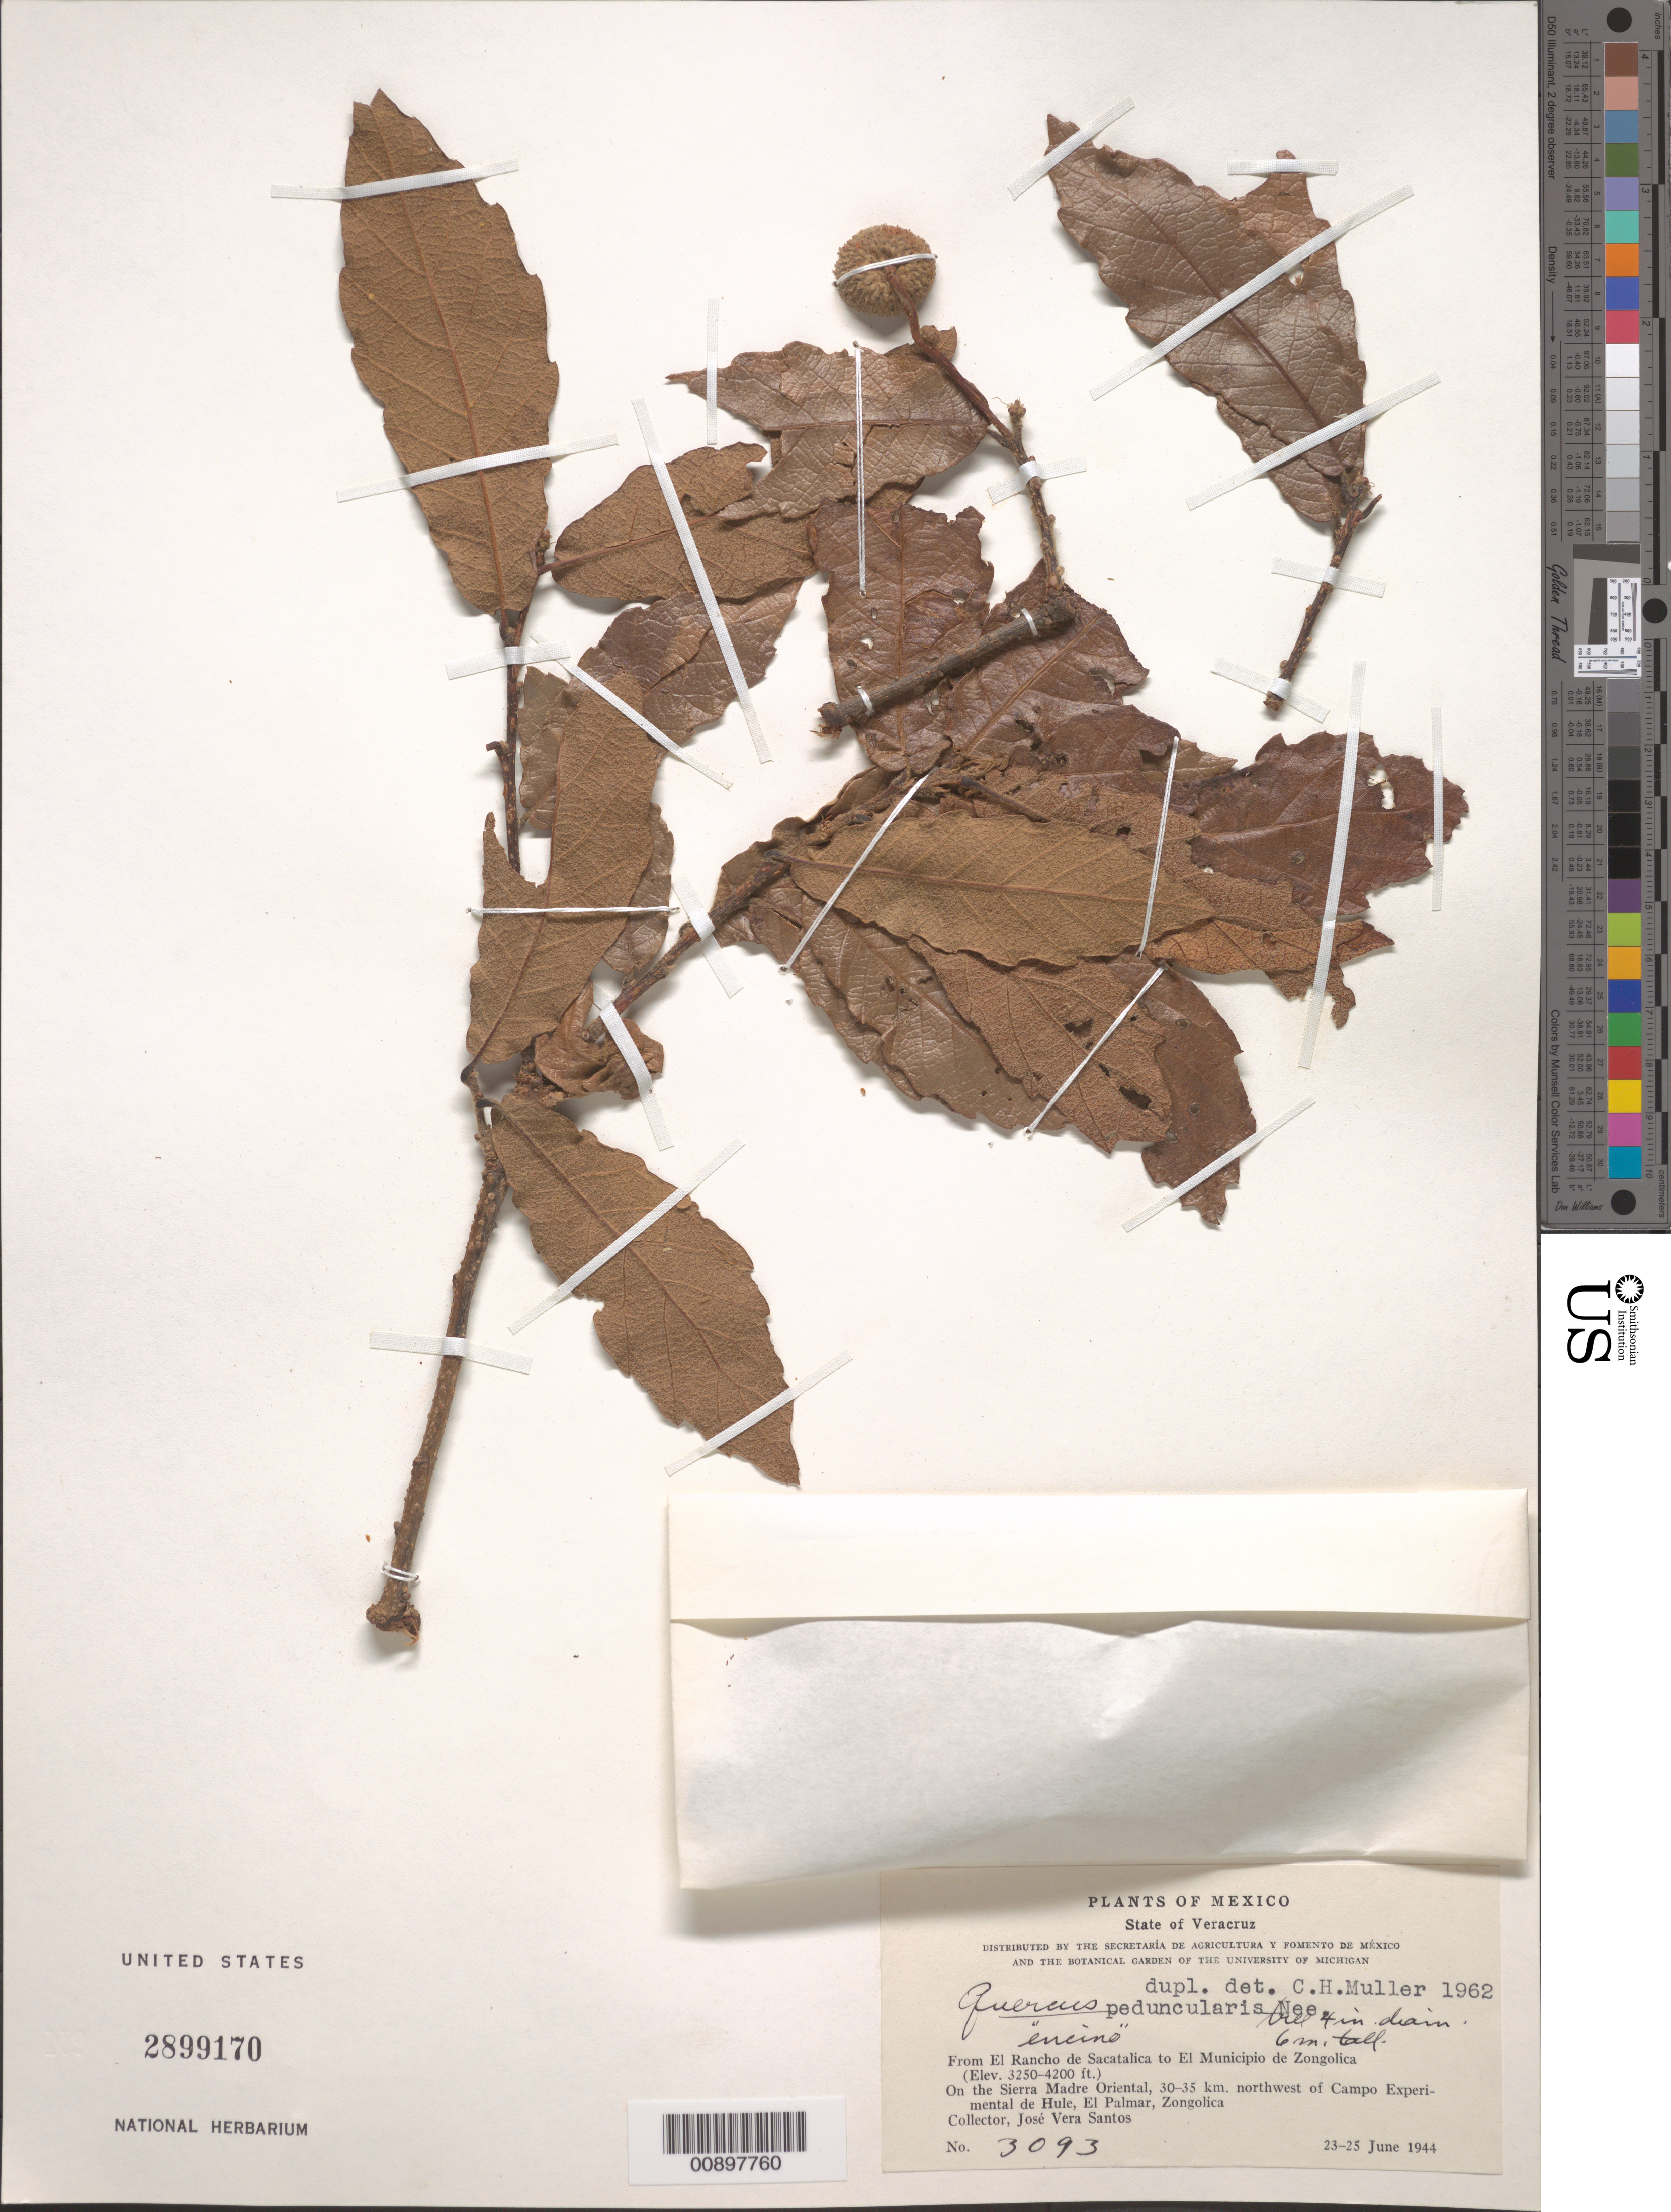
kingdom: Plantae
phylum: Tracheophyta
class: Magnoliopsida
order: Fagales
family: Fagaceae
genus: Quercus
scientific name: Quercus peduncularis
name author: Née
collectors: Vera Santos, J.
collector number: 3093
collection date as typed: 23 Jun 1944 to 25 Jun 1944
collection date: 1944-06-23/1944-06-25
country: Mexico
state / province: Veracruz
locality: From El Rancho de Sacatalica to El Municipio de Zongolica. On the Sierra Madre Oriental, 30-35 km. northwest of Campo Experimental de Hule, El Palmar, Zongolica.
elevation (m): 991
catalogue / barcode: US 2899170